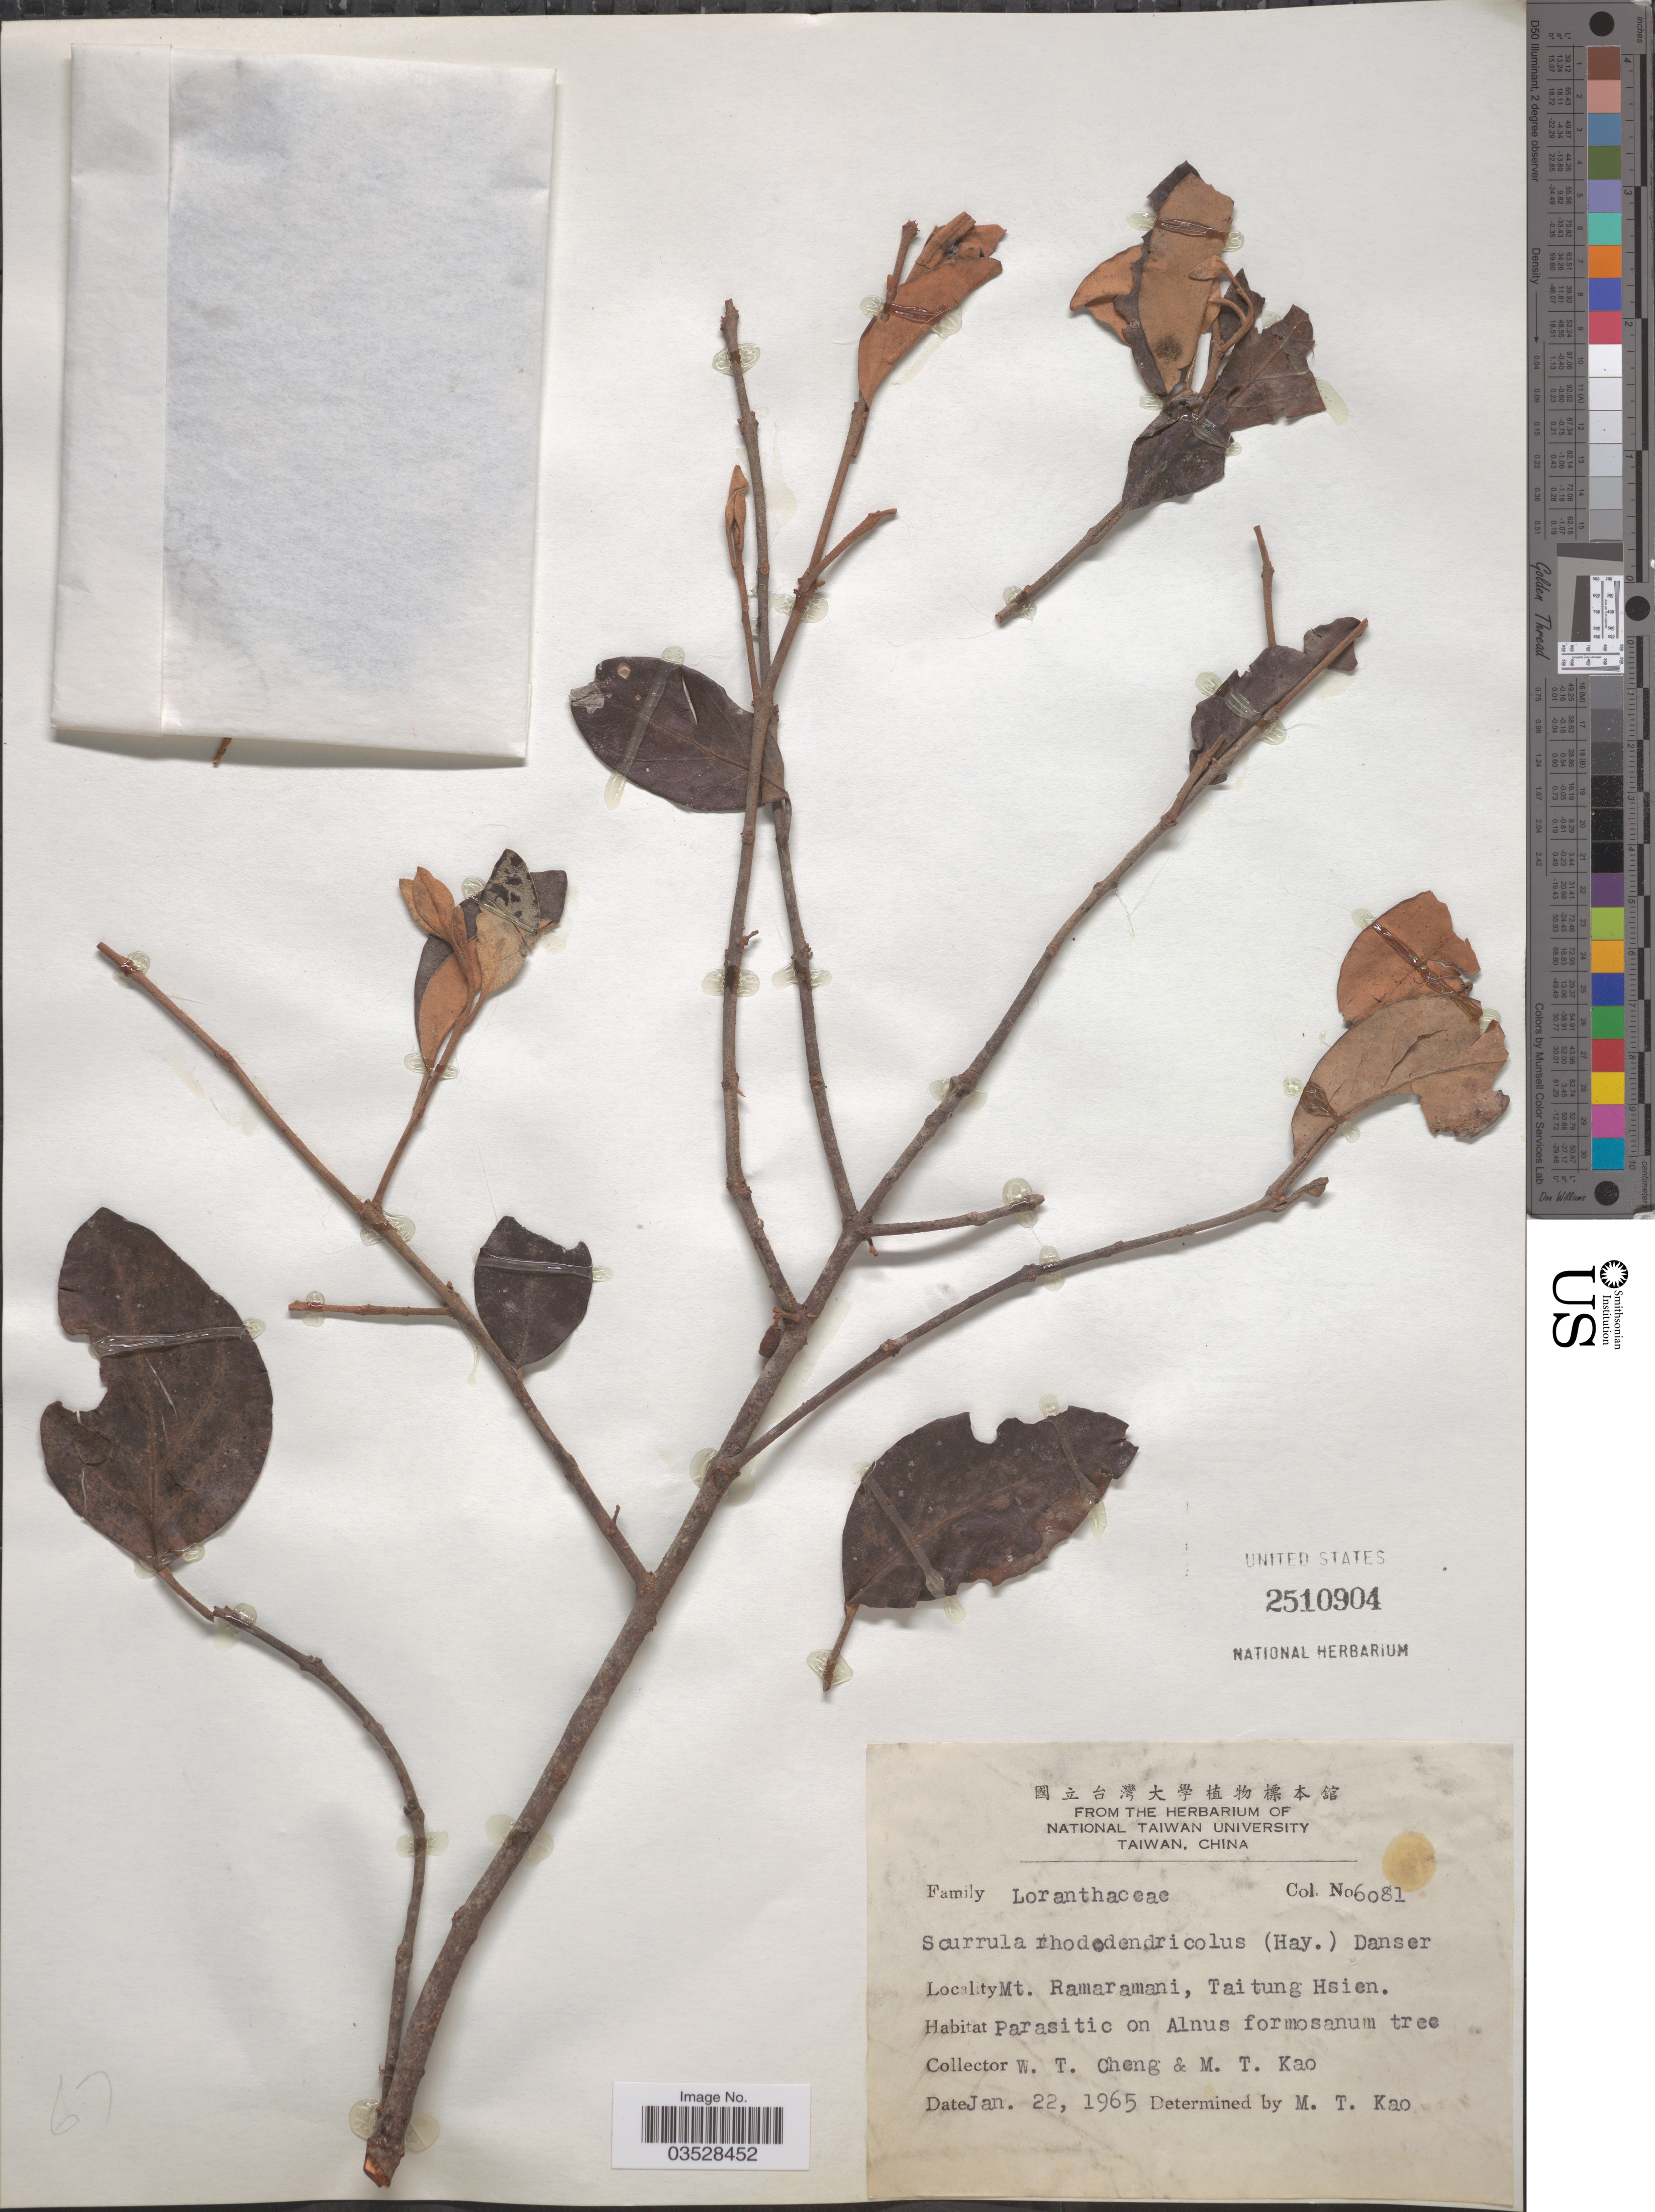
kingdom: Plantae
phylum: Tracheophyta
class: Magnoliopsida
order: Santalales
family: Loranthaceae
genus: Taxillus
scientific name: Taxillus nigrans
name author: (Hance) Danser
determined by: Strong, Mark T., (BOT), Smithsonian Institution - National Museum of Natural History (UNITED STATES)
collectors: W. Cheng & M. T. Kao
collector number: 6081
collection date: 1965-01-22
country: Taiwan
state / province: Taitung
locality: Mt. Ramaramani, Taitung Hsien.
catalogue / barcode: US 2510904